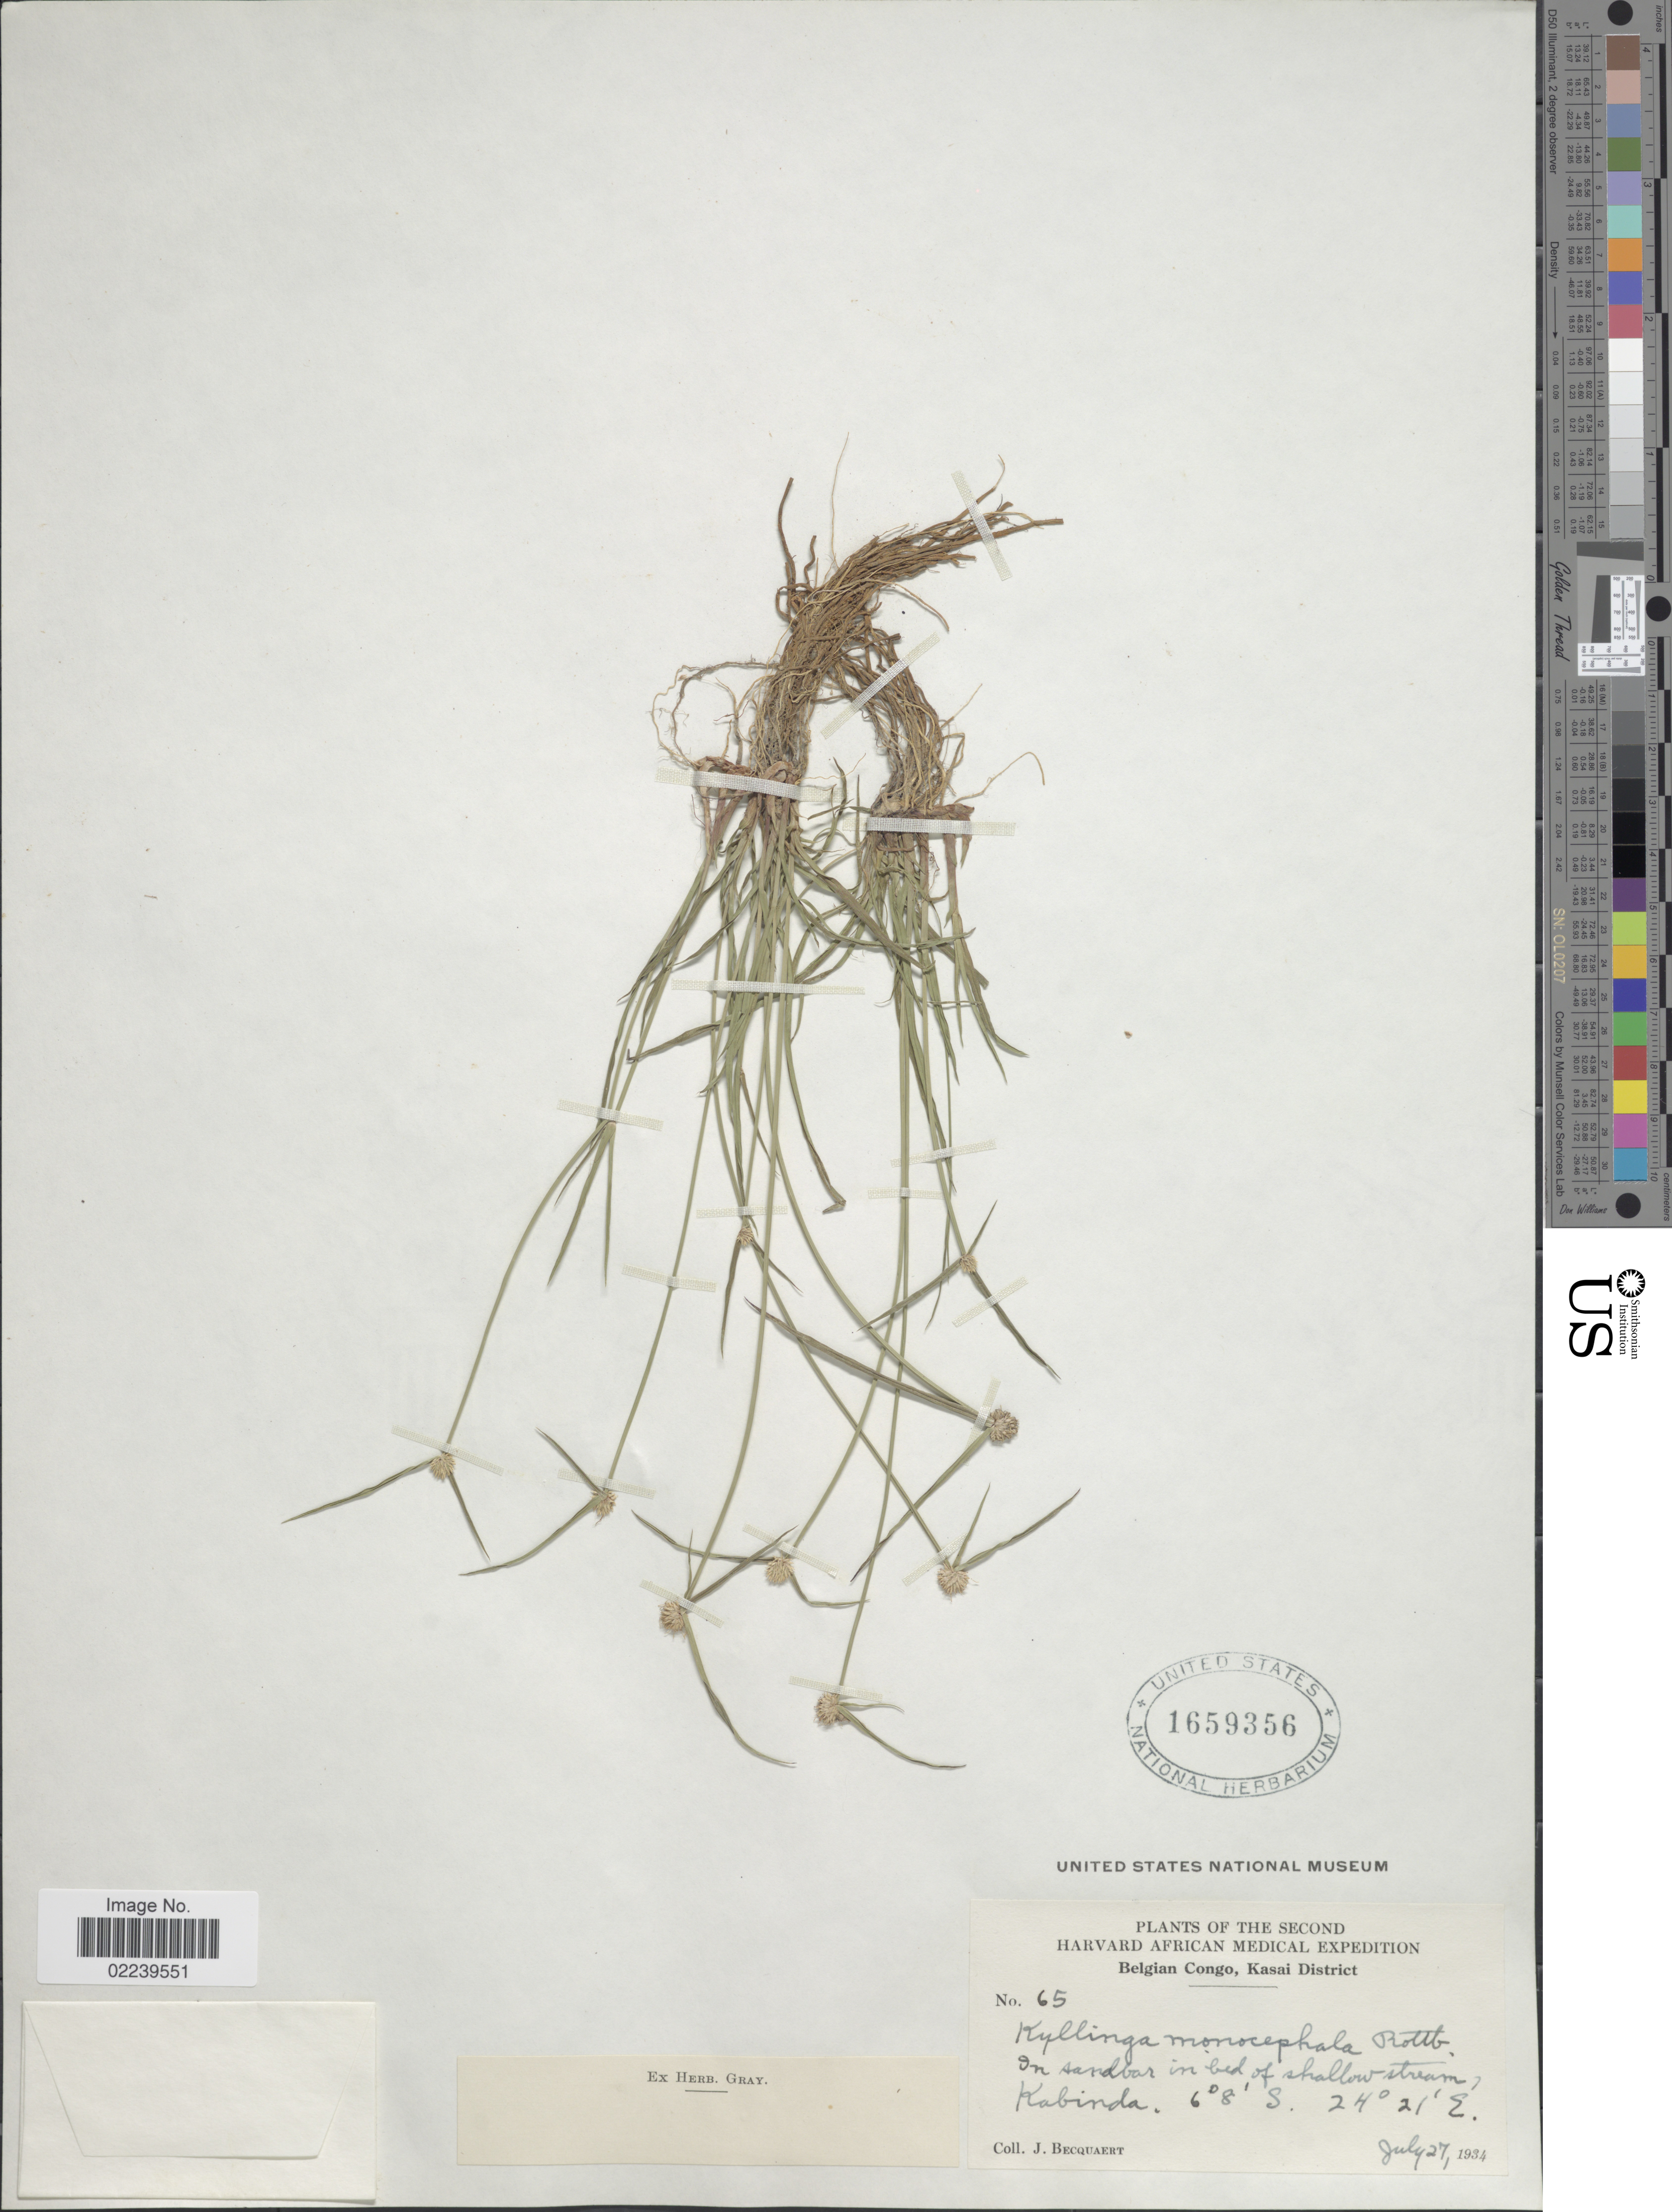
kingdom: Plantae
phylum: Tracheophyta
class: Liliopsida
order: Poales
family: Cyperaceae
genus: Cyperus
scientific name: Cyperus sp.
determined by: Strong, Mark T., (BOT), Smithsonian Institution - National Museum of Natural History (UNITED STATES)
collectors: J. Becquaert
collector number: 65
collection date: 1934-07-27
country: Congo, Democratic Republic of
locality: Second Harvard African Medical. Belgian Congo. Kasai District. Kabinda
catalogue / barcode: US 1659356